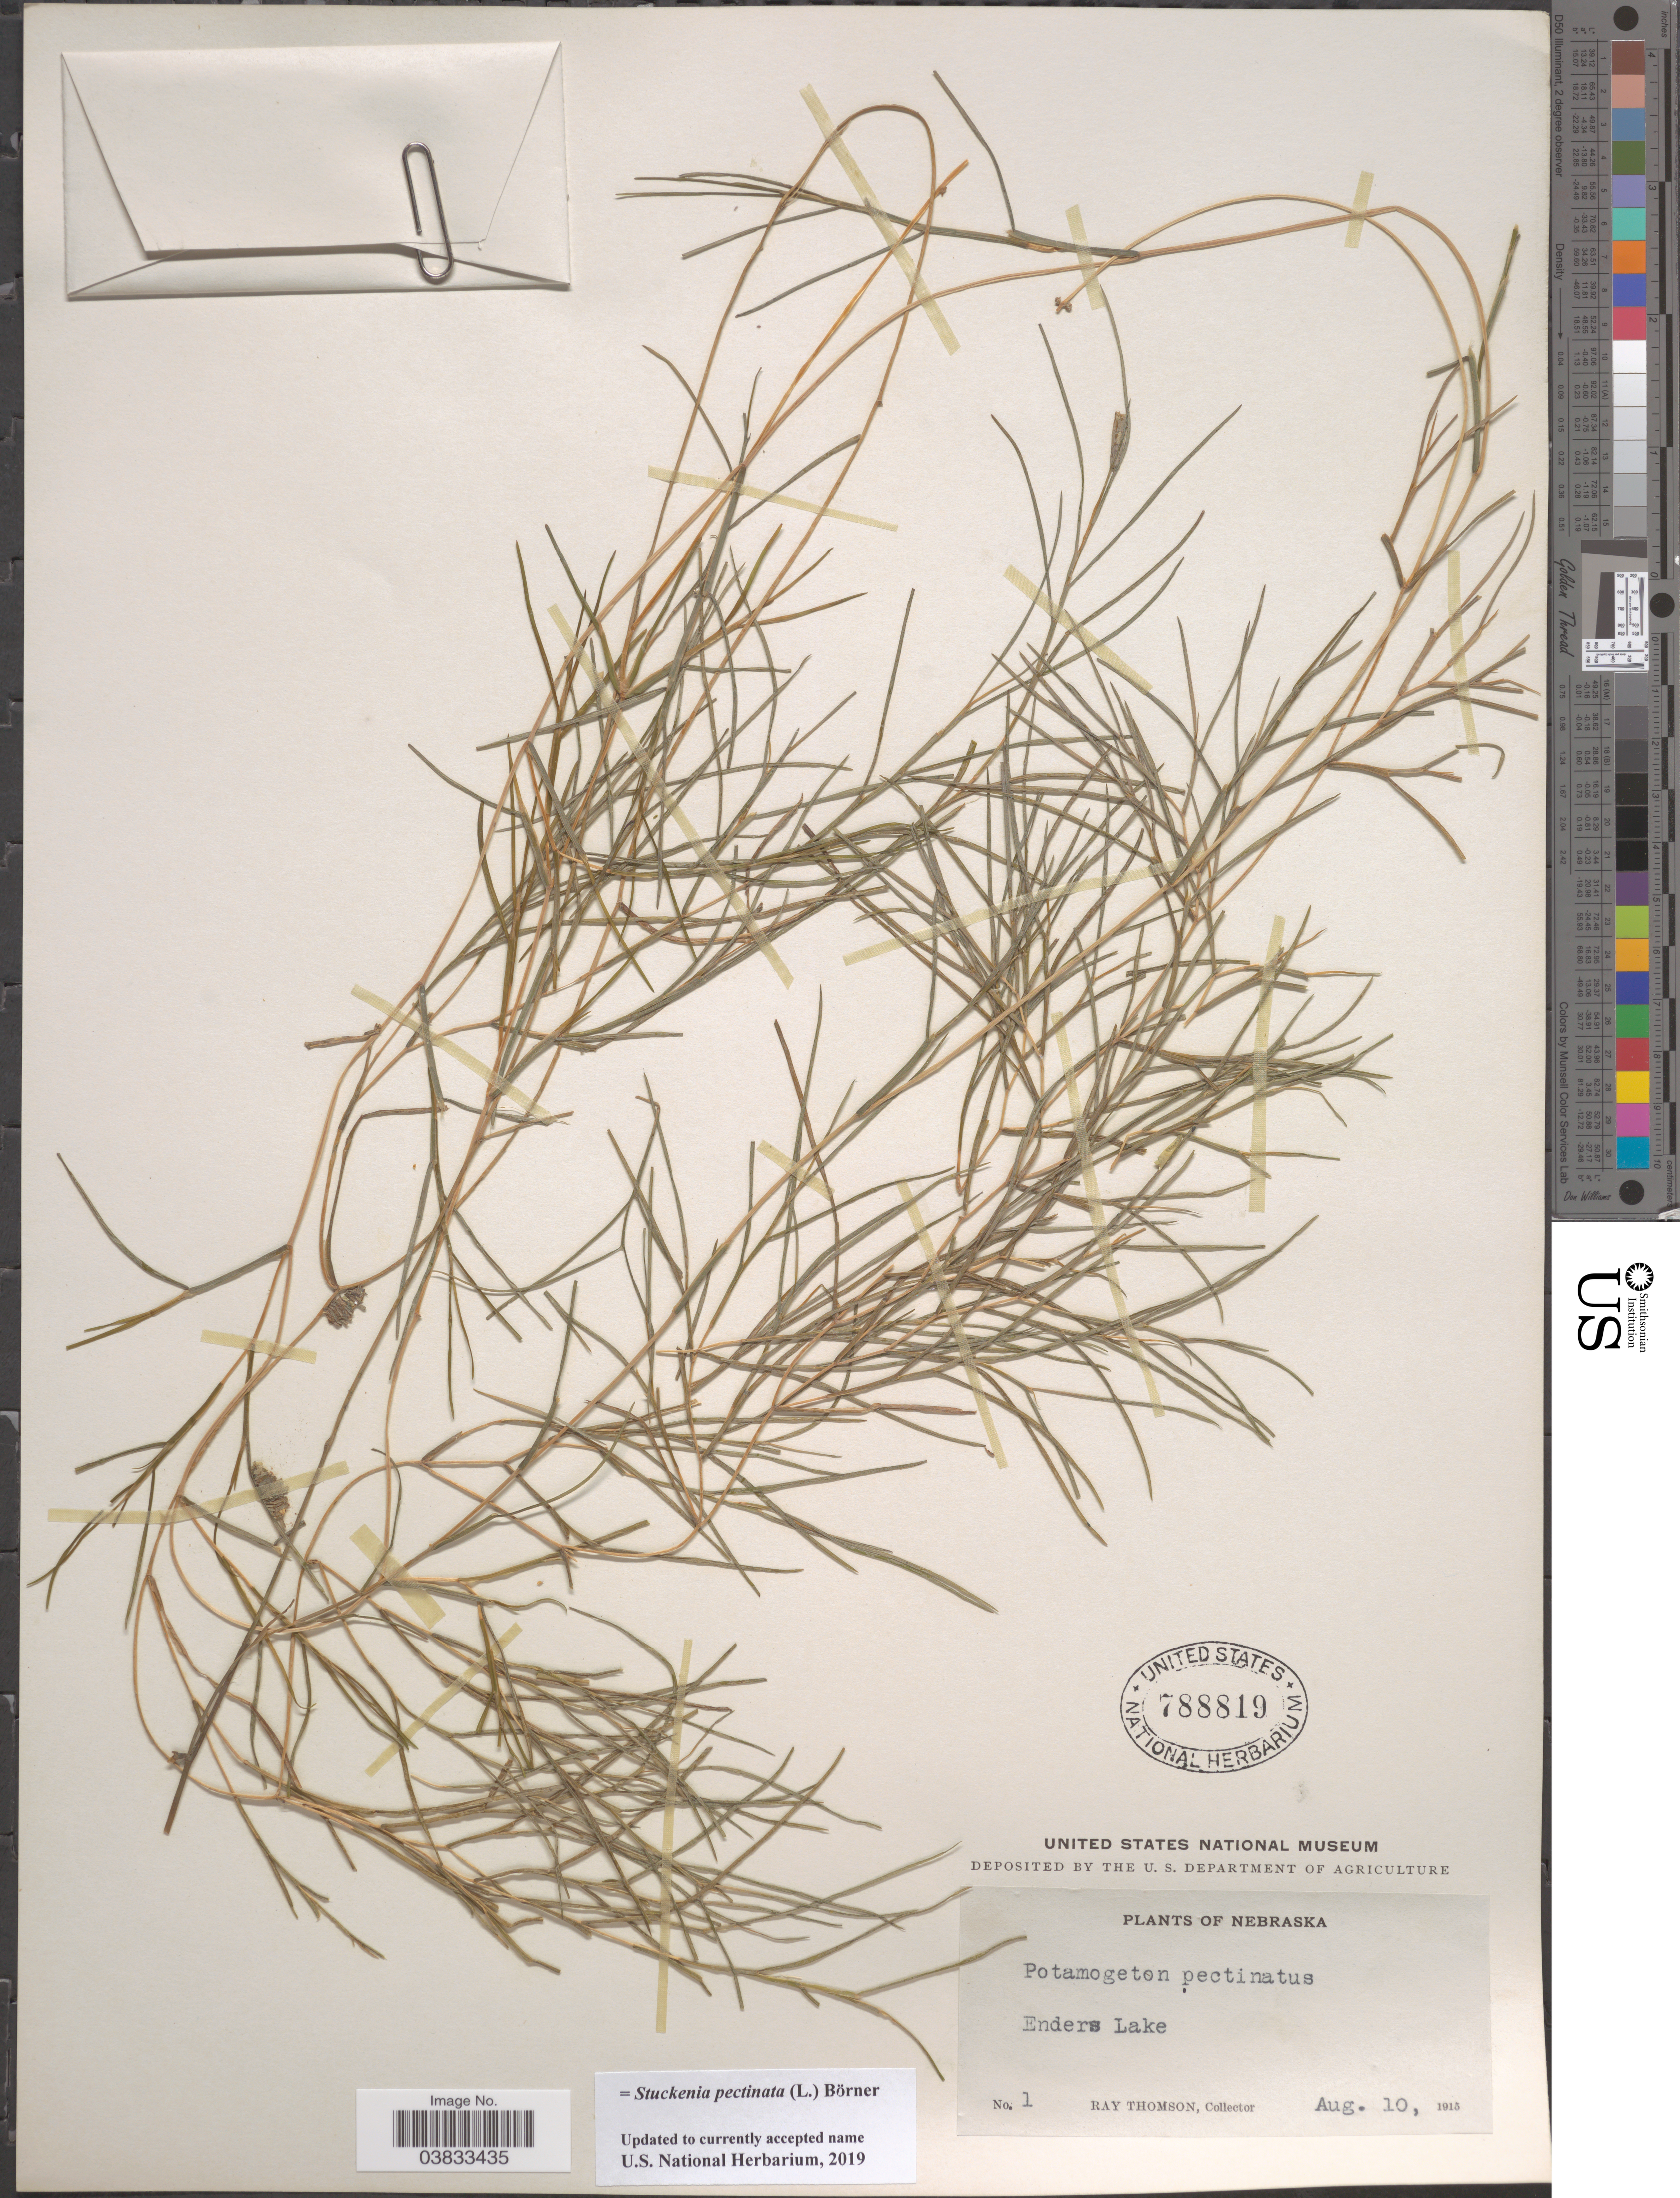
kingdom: Plantae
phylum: Tracheophyta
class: Liliopsida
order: Alismatales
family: Potamogetonaceae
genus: Stuckenia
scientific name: Stuckenia pectinata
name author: (L.) Börner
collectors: R. Thomson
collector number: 1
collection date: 1915-08-10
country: United States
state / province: Nebraska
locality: Enders Lake.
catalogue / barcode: US 788819